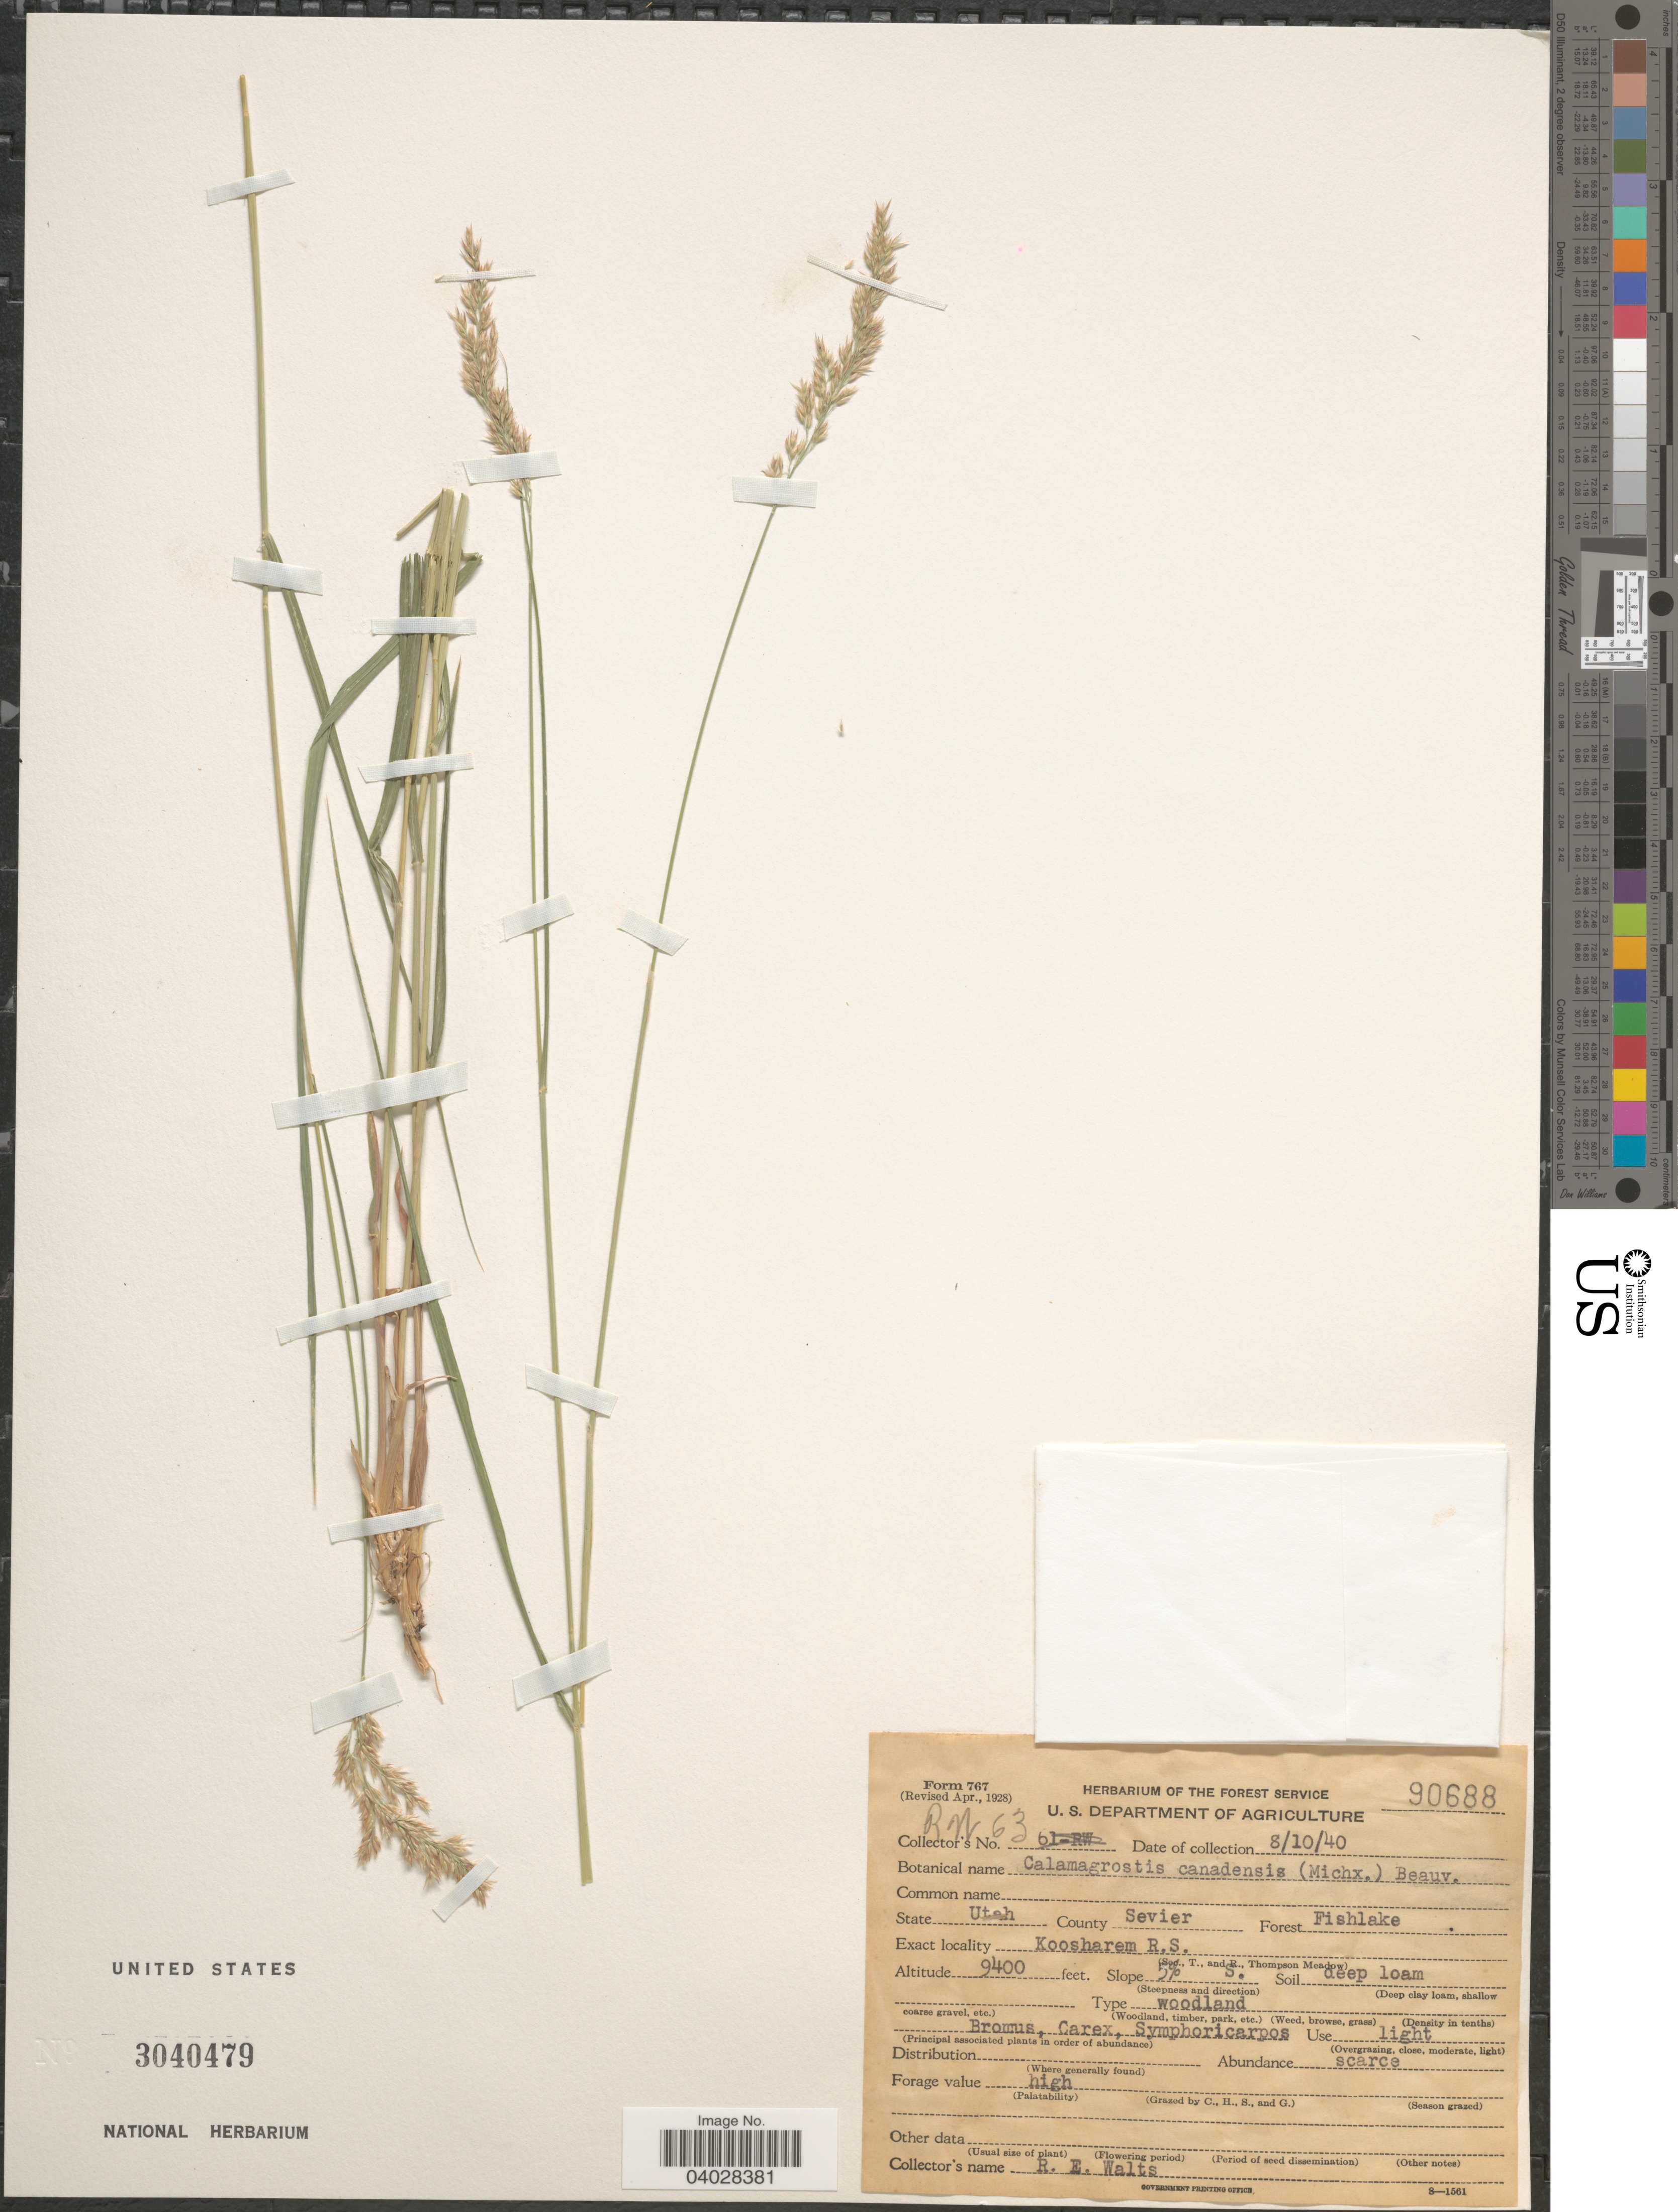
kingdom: Plantae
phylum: Tracheophyta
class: Liliopsida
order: Poales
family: Poaceae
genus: Calamagrostis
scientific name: Calamagrostis canadensis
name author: (Michx.) P. Beauv.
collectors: R. Walts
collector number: R. W. 63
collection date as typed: Transcribed d/m/y: 10/8/40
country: United States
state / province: Utah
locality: County Sevier. Forest Fishlake. Koosharem R.S.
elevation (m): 2865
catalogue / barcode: US 3040479